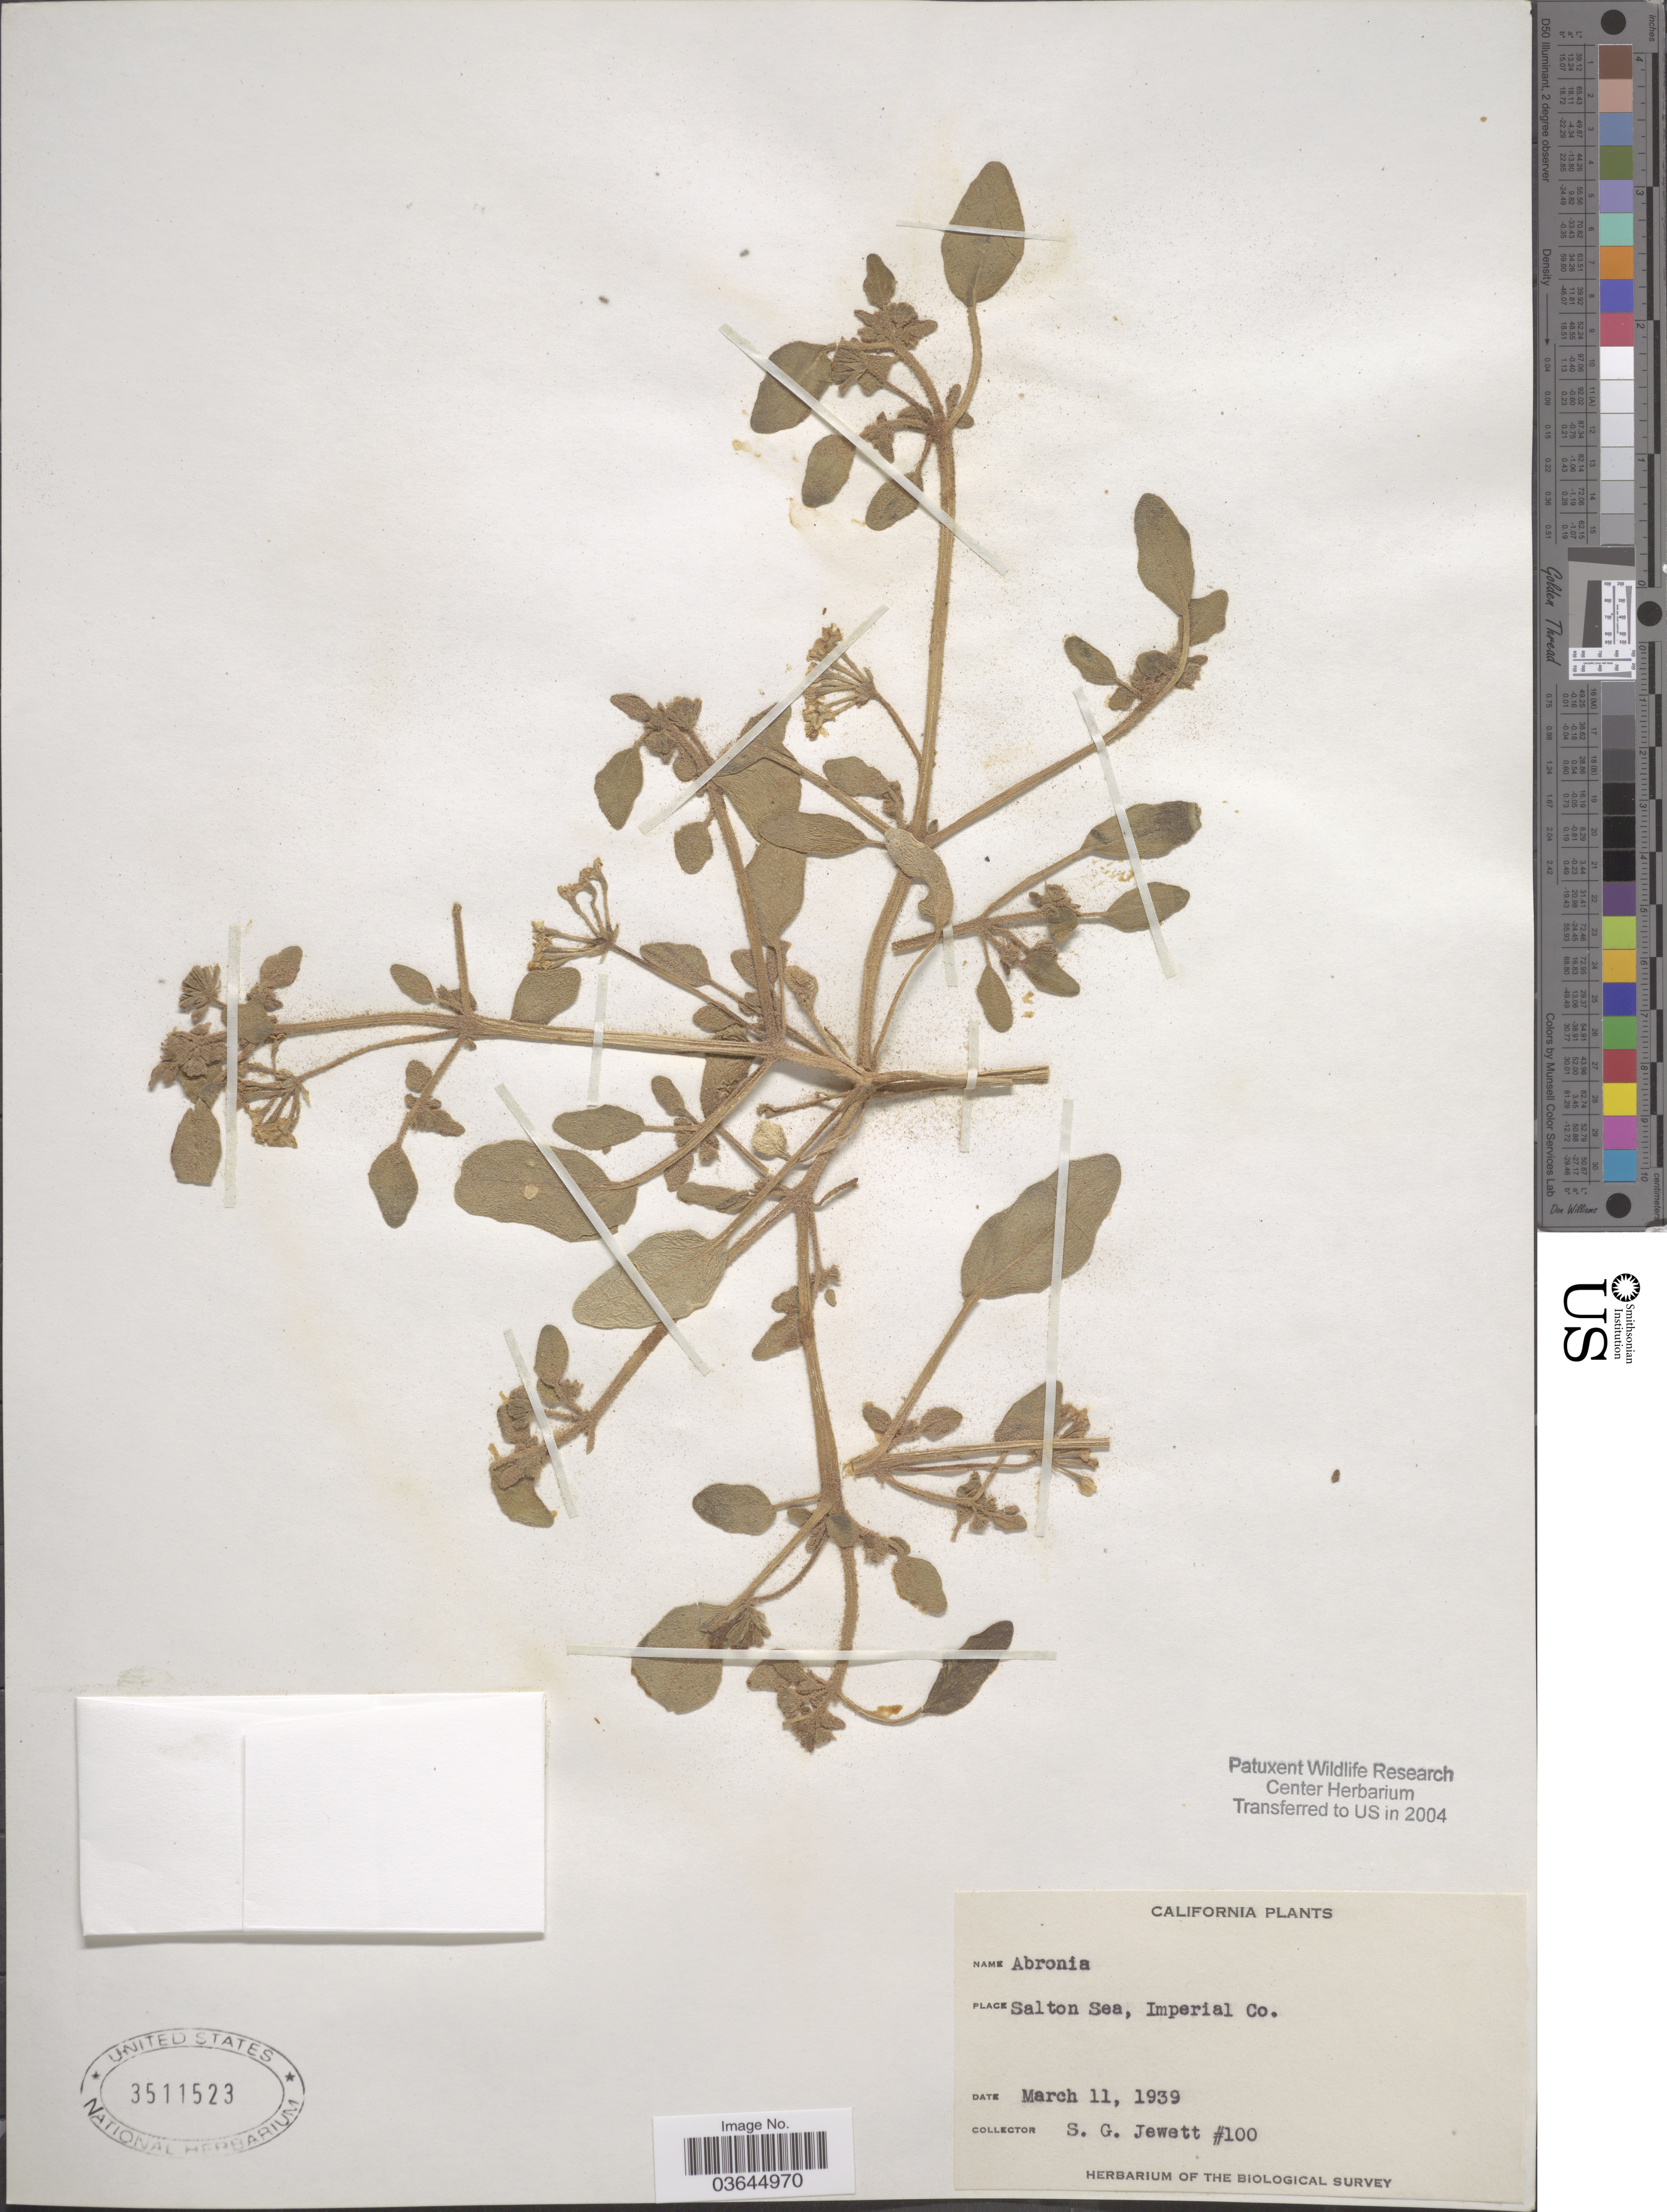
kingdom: Plantae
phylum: Tracheophyta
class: Magnoliopsida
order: Caryophyllales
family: Nyctaginaceae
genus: Abronia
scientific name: Abronia sp.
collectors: S. Jewett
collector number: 100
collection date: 1939-03-11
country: United States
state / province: California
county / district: Imperial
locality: Salton Sea, Imperial Co.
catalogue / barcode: US 3511523